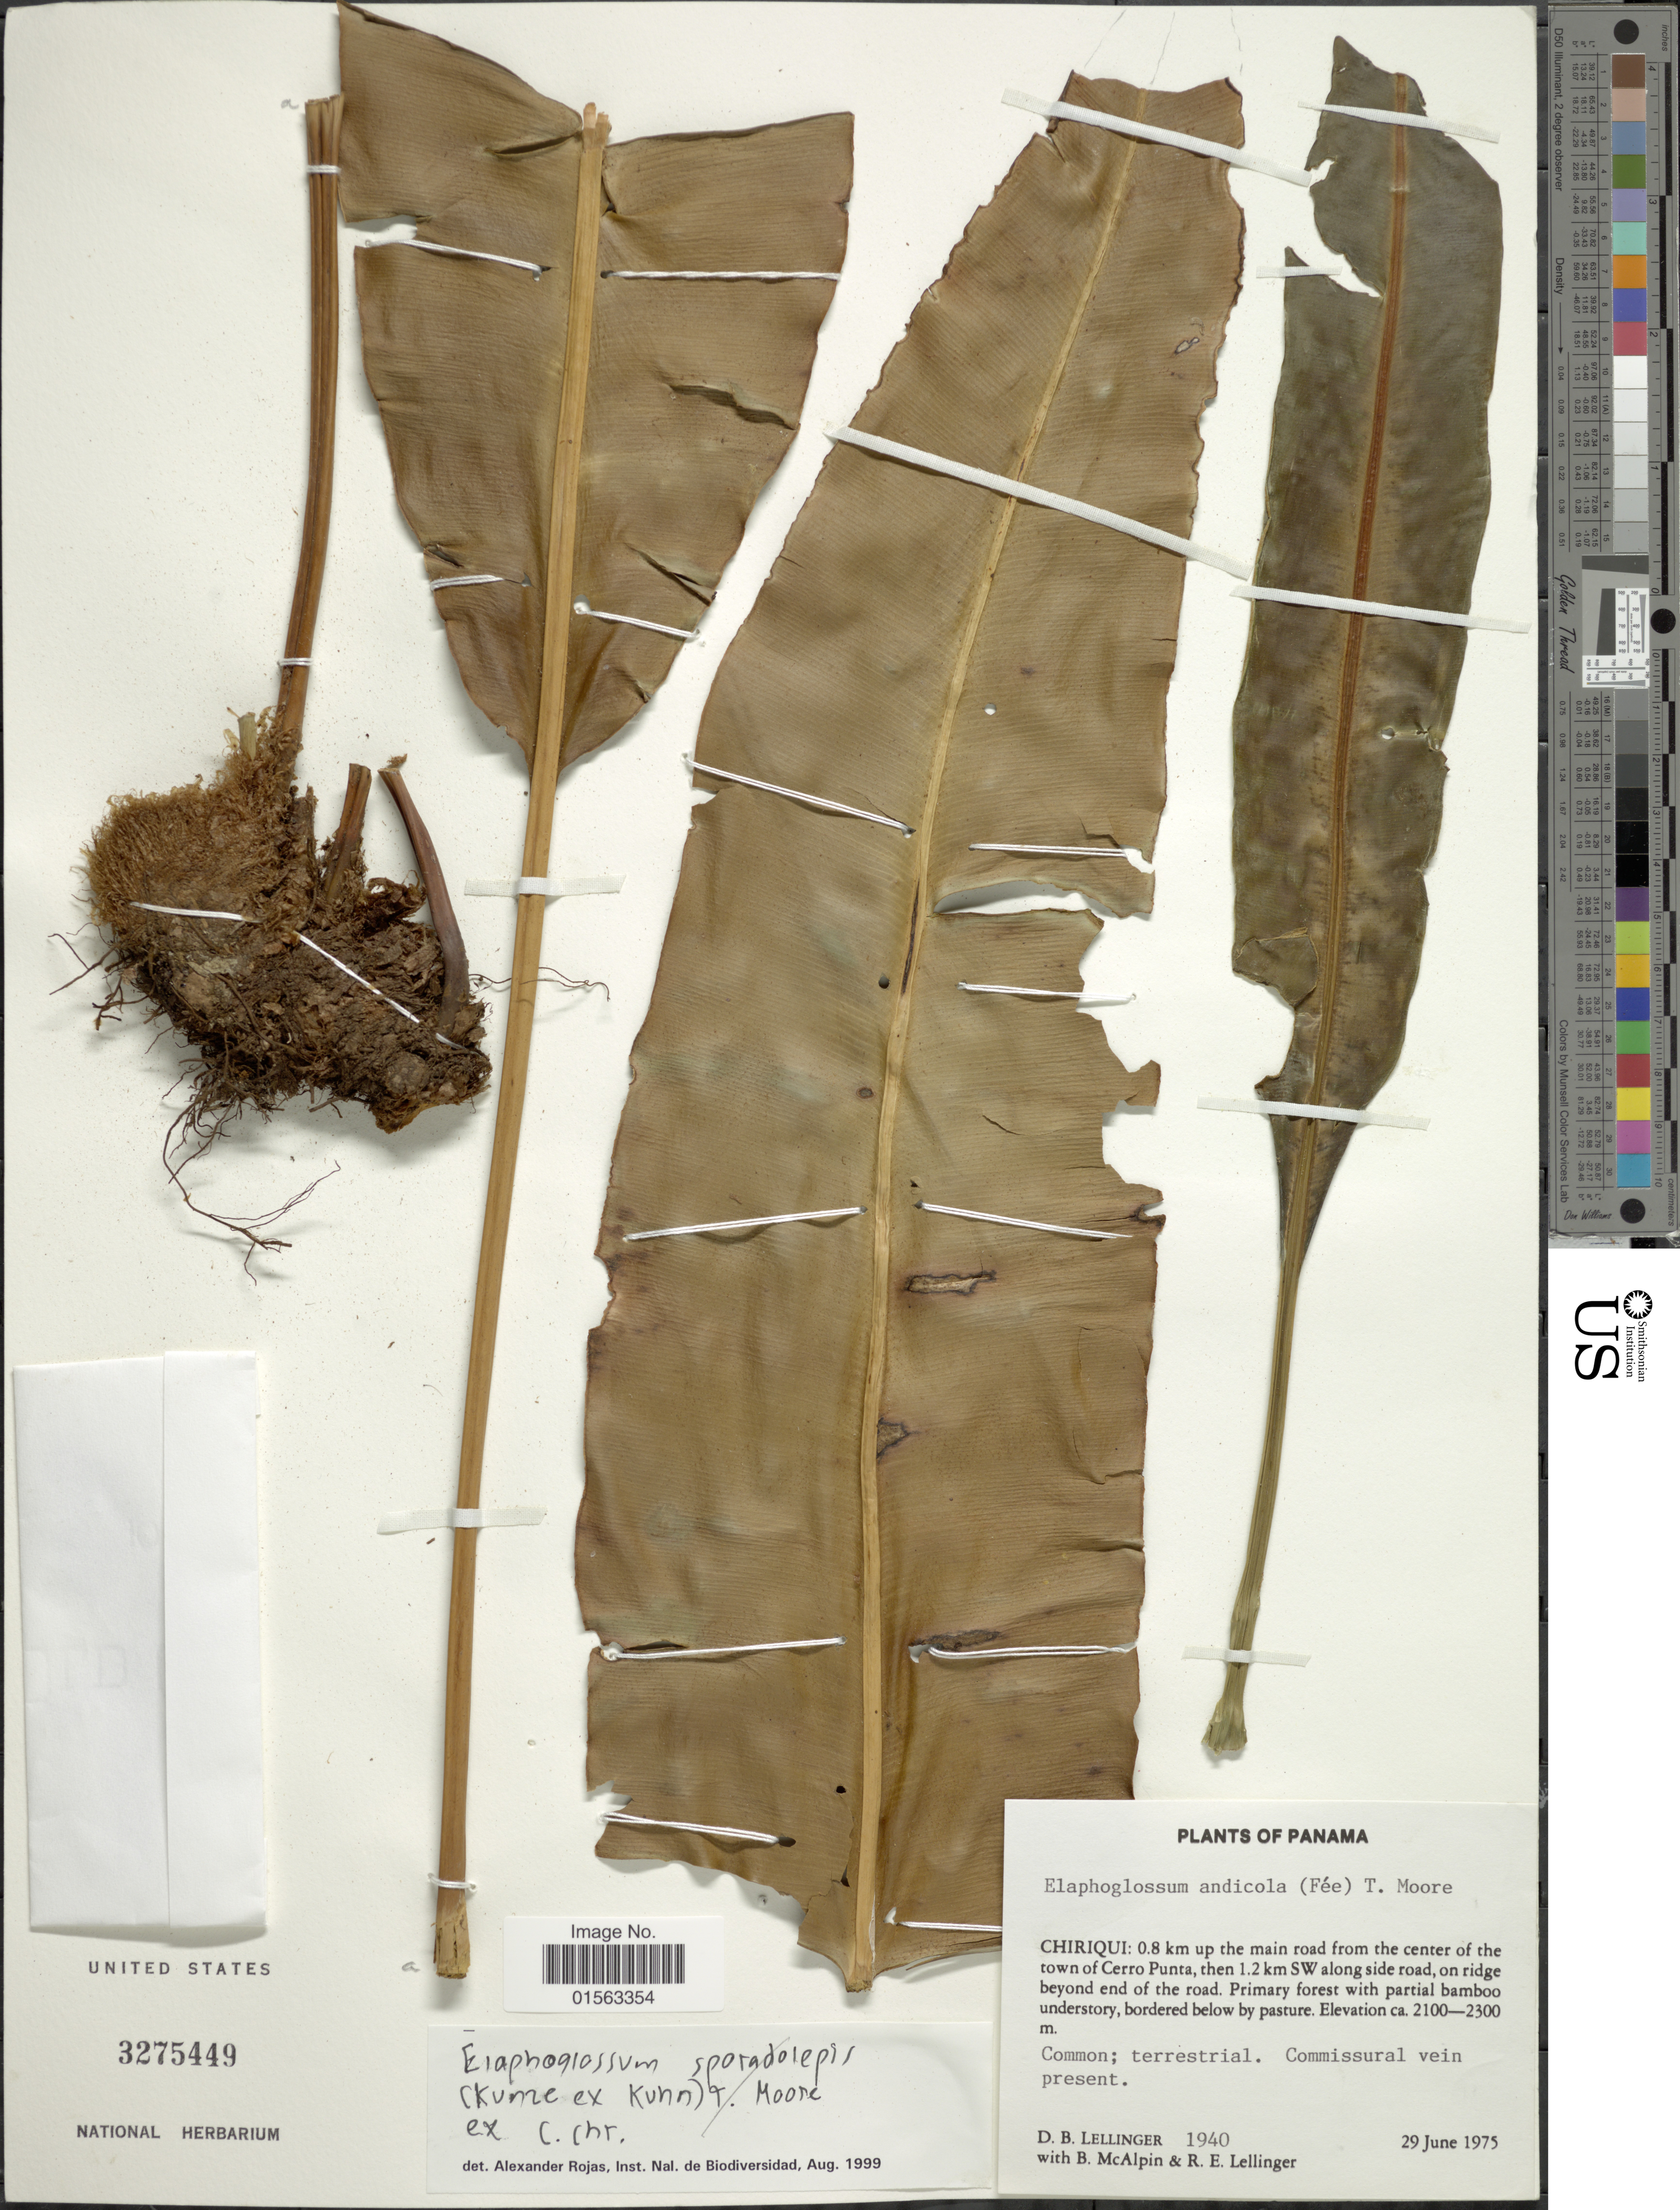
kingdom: Plantae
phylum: Tracheophyta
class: Polypodiopsida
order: Polypodiales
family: Dryopteridaceae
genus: Elaphoglossum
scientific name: Elaphoglossum andicola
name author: (Fée) T. Moore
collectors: D. B. Lellinger, B. McAlpin & R. E. Lellinger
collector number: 1940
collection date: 1975-06-29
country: Panama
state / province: Chiriqui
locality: Chiriqui: 0.8 km up the main road from the center of the town of Cerro Punta, then 1.2 km SW along side road, on ridge beyond end of the road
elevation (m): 2100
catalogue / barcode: US 3275449